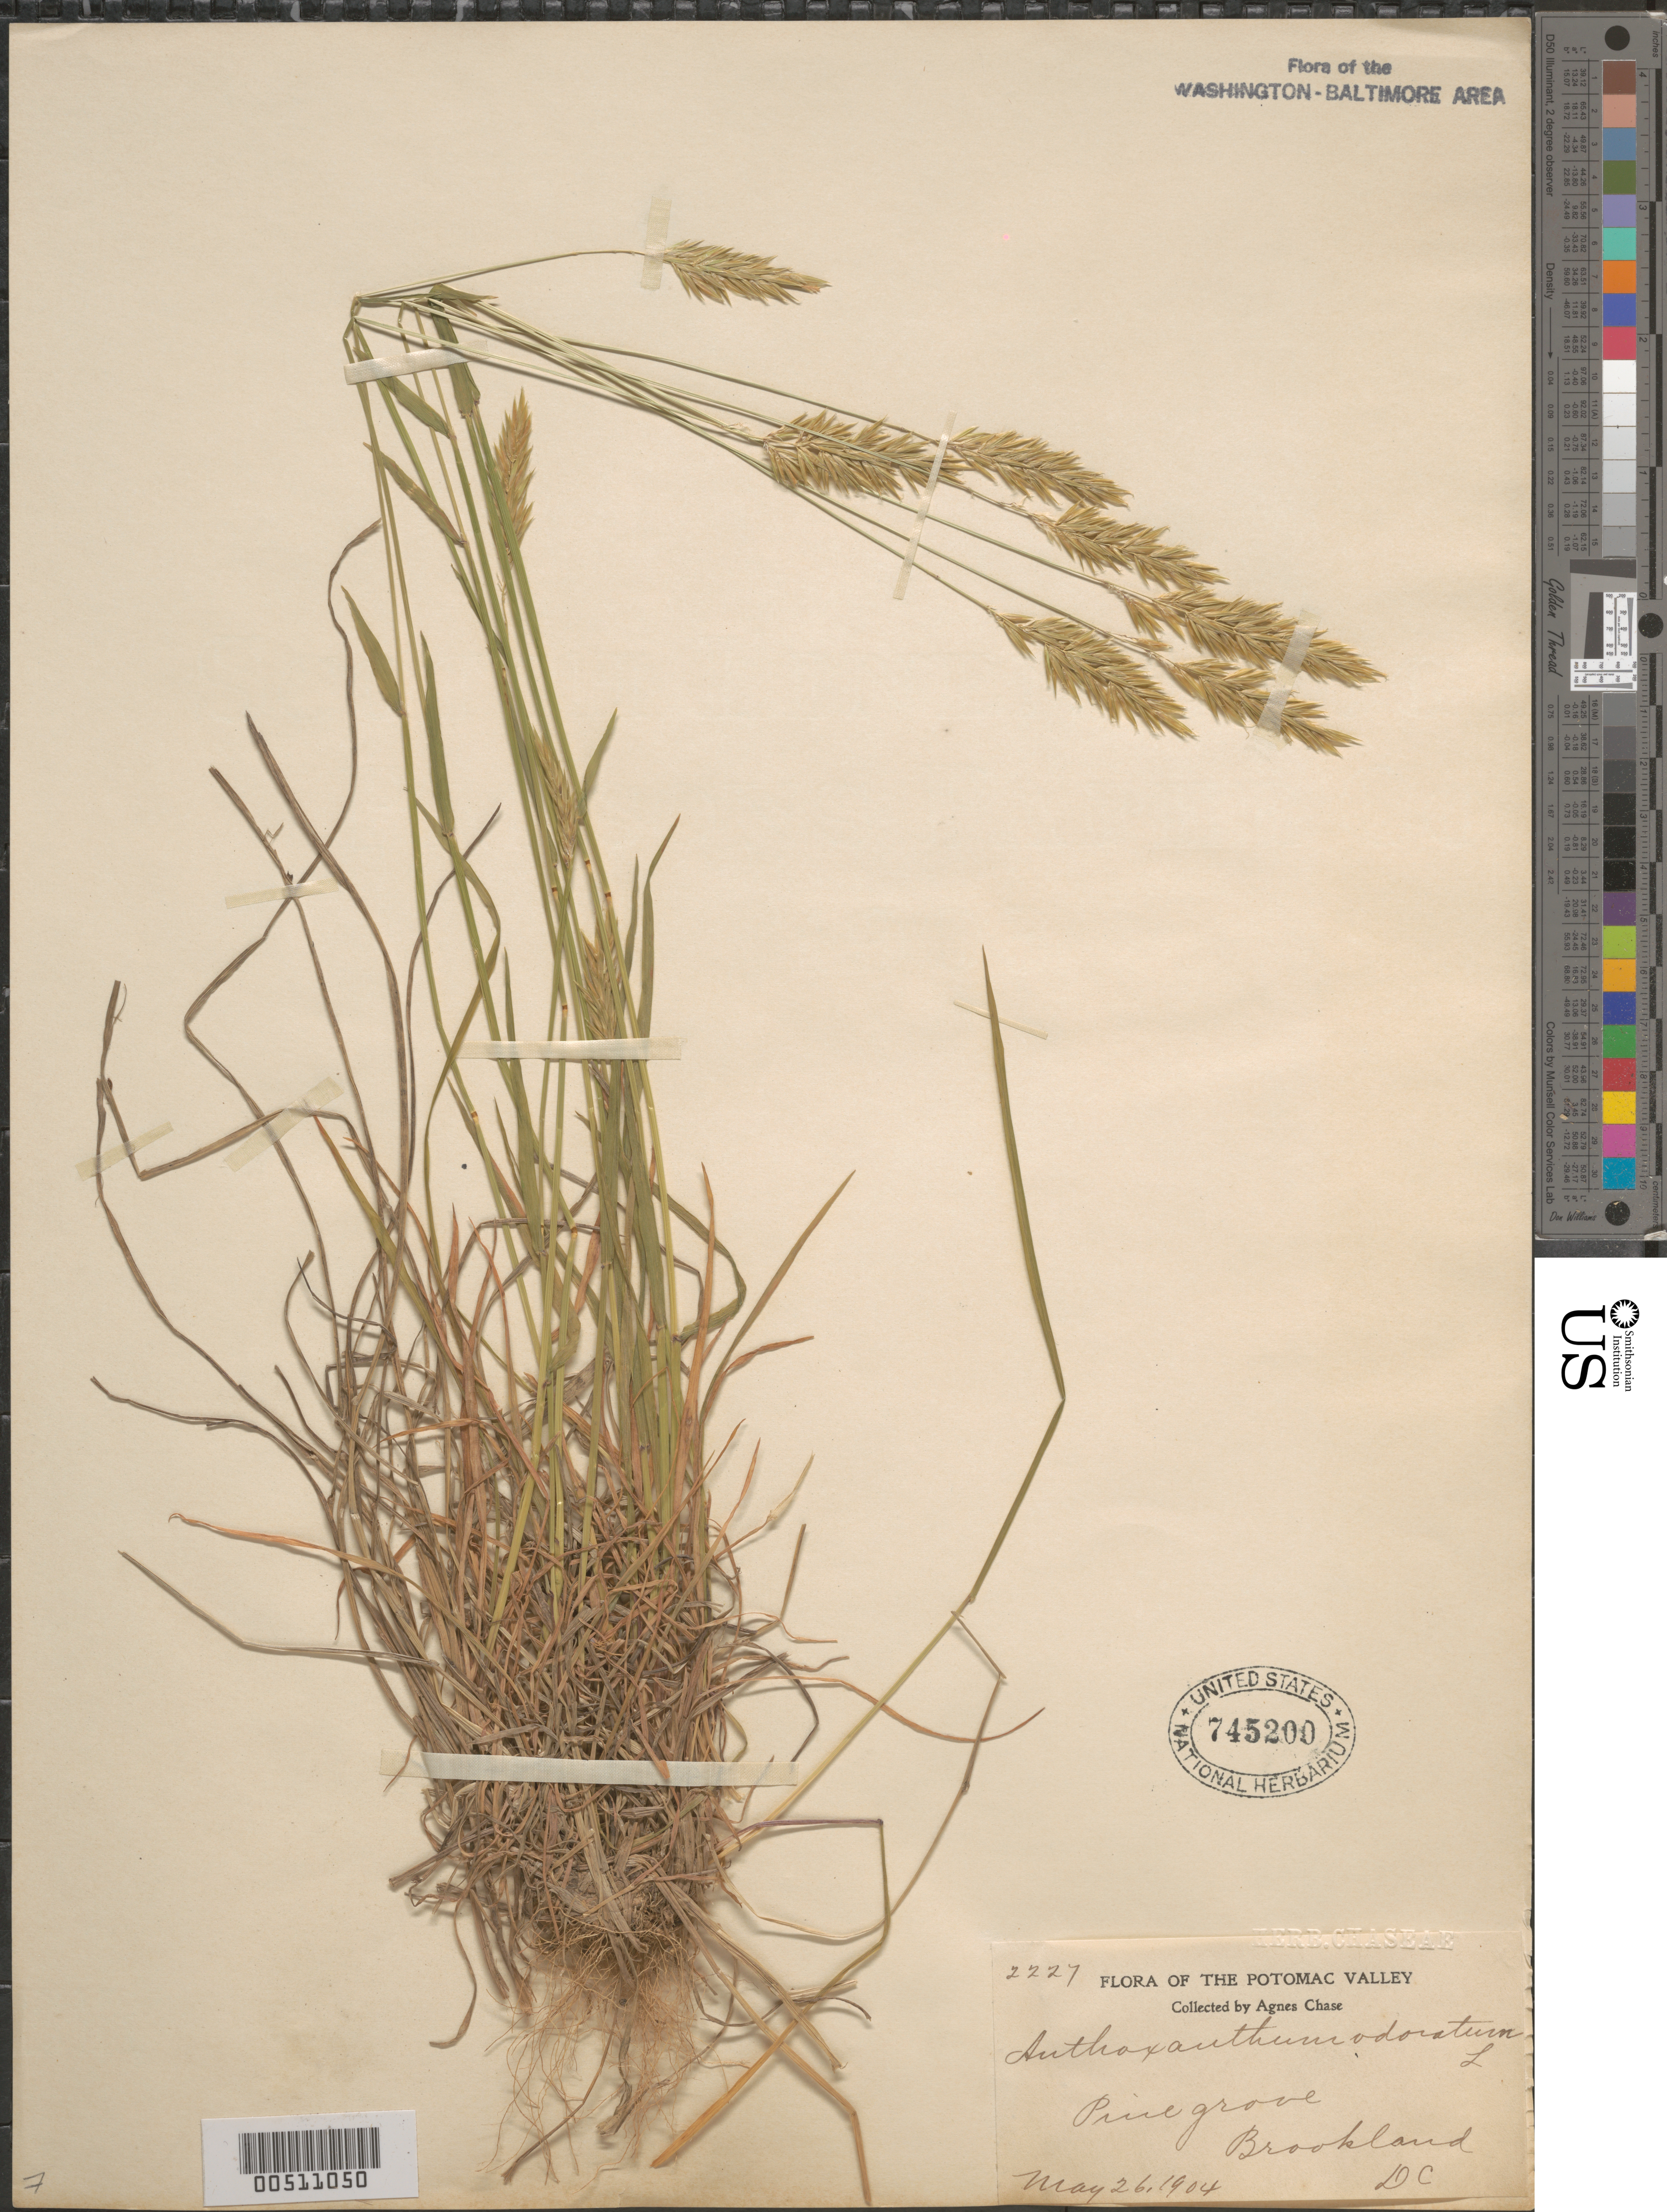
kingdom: Plantae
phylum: Tracheophyta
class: Liliopsida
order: Poales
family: Poaceae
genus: Anthoxanthum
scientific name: Anthoxanthum odoratum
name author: L.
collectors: A. Chase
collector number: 2227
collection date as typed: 26 May 1904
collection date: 1904-05-26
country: United States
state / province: District of Columbia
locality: Brookland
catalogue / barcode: US 745200